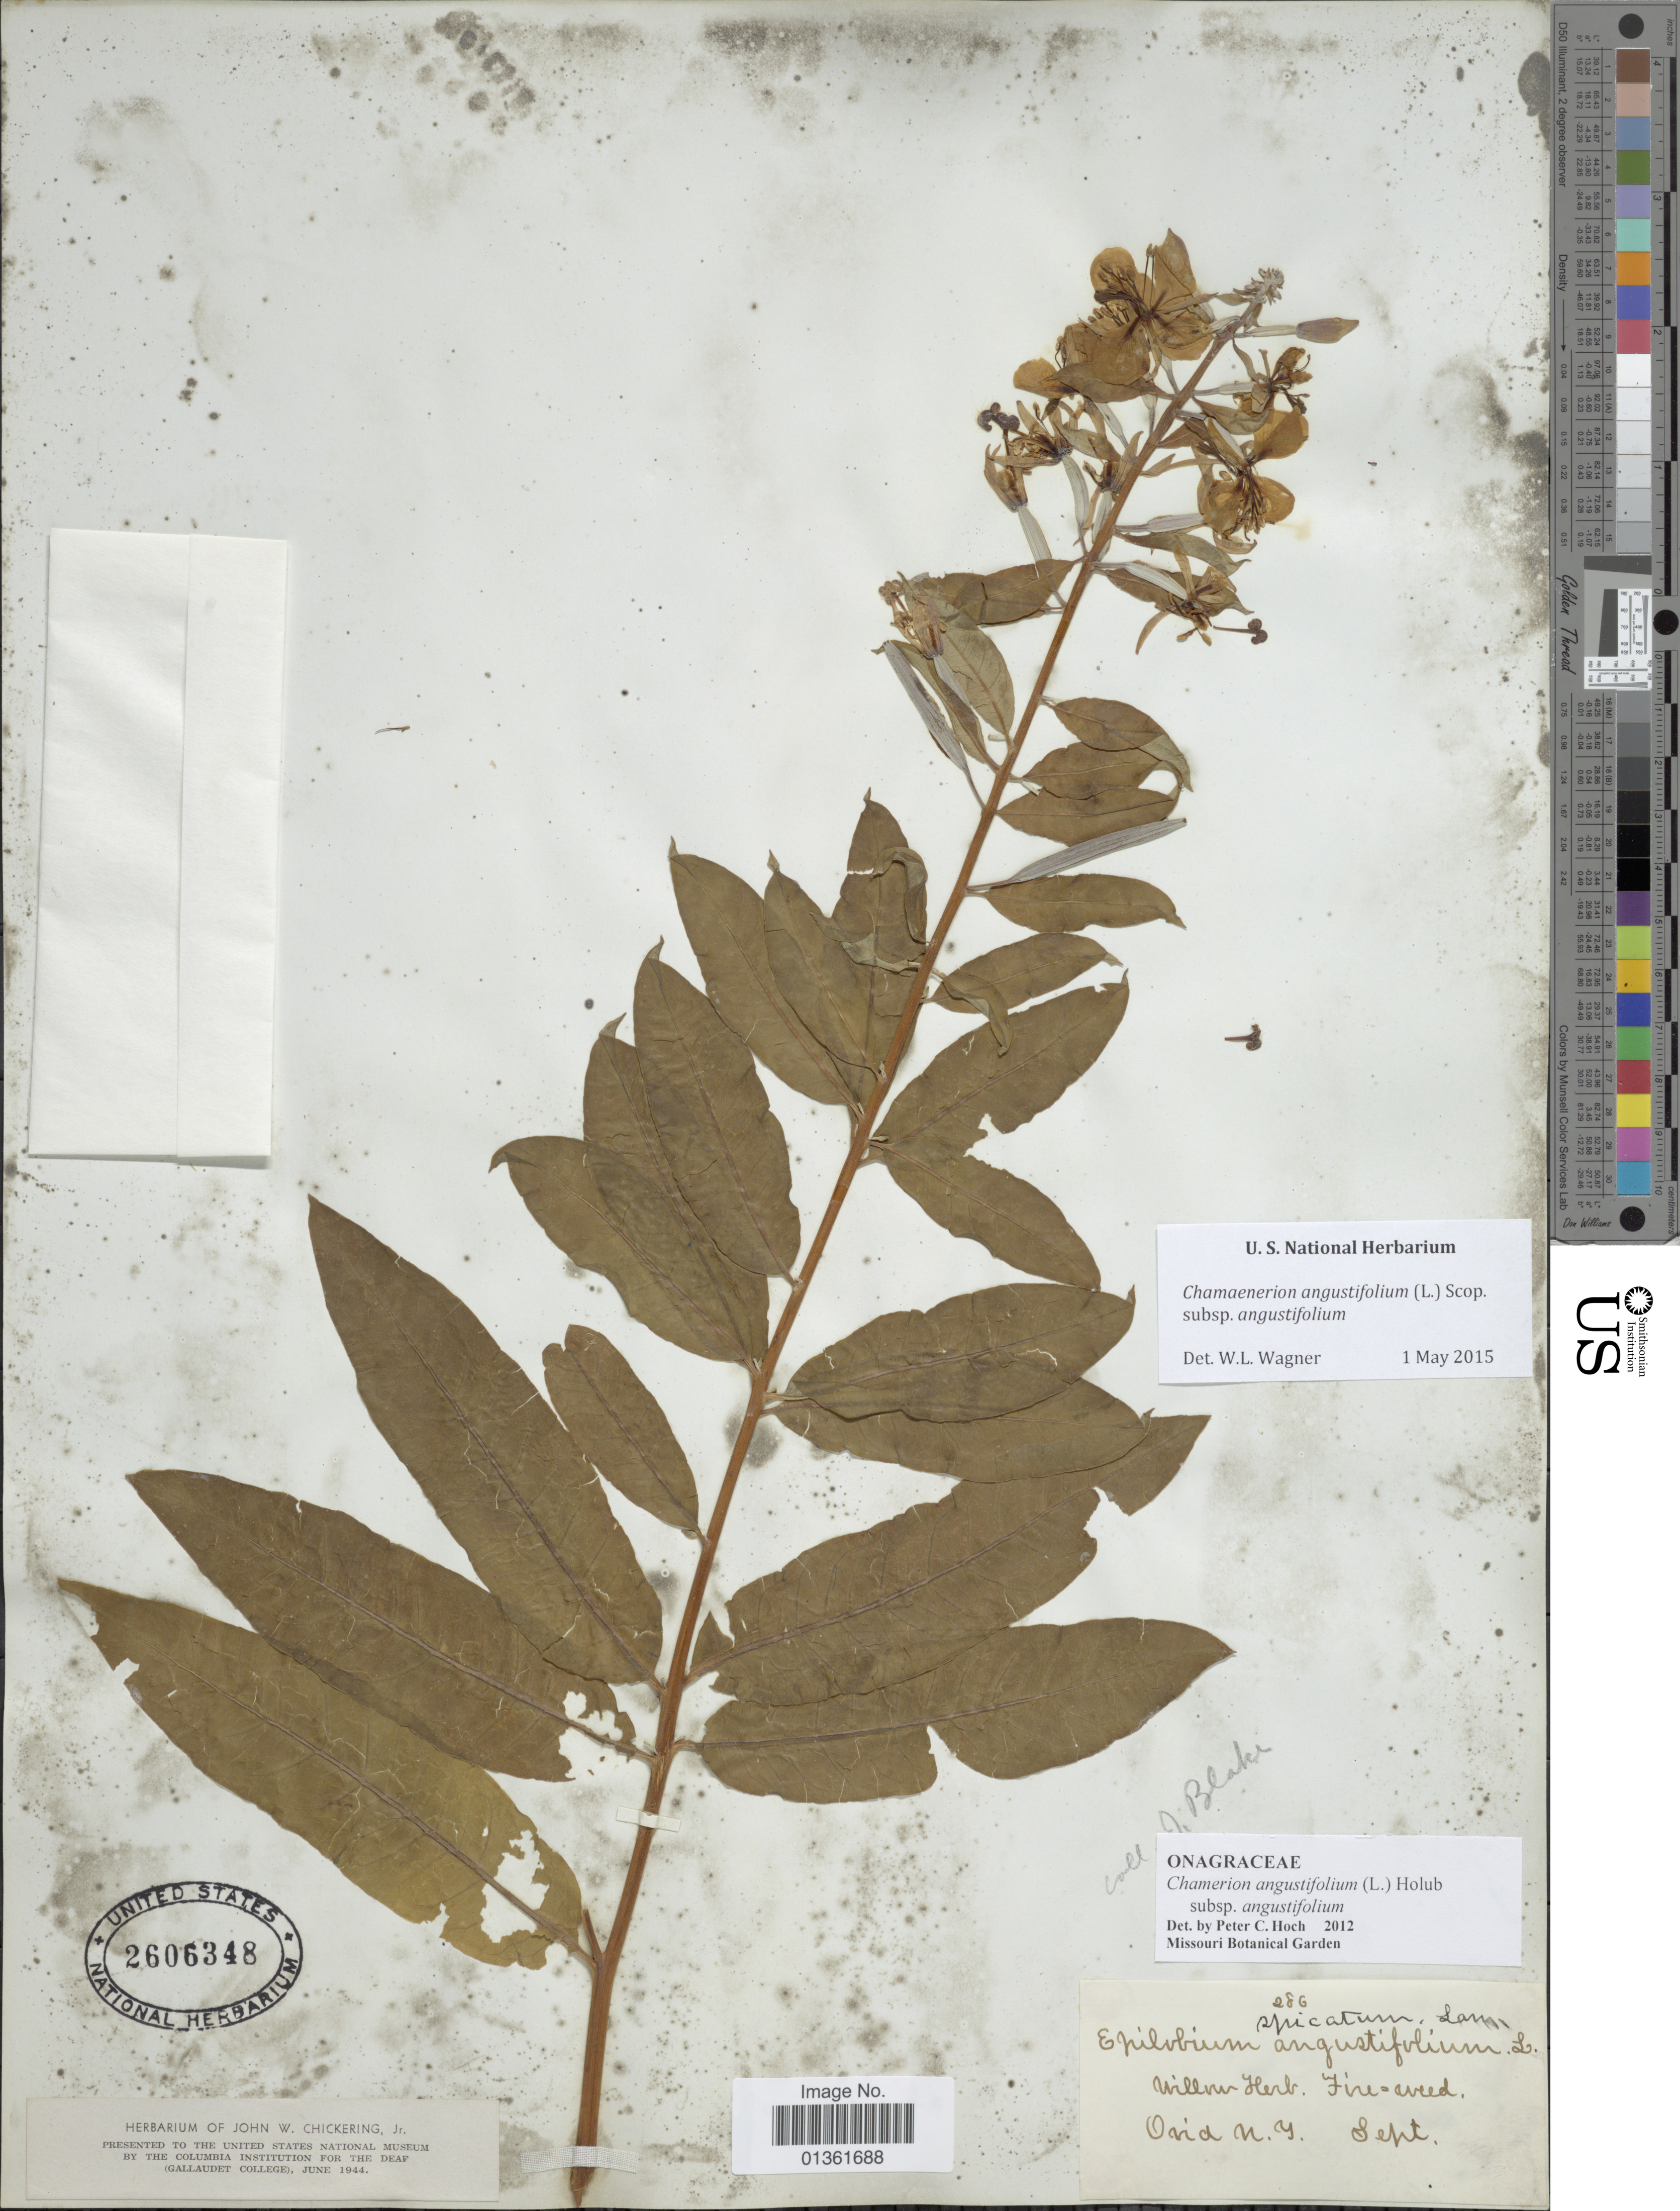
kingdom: Plantae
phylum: Tracheophyta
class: Magnoliopsida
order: Myrtales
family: Onagraceae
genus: Chamaenerion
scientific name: Chamaenerion angustifolium subsp. angustifolium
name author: (L.) Scop.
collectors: ex herb. J.W. Chickering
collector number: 286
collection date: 1944-06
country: United States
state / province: New York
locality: Ovid N.Y.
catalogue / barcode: US 2606348